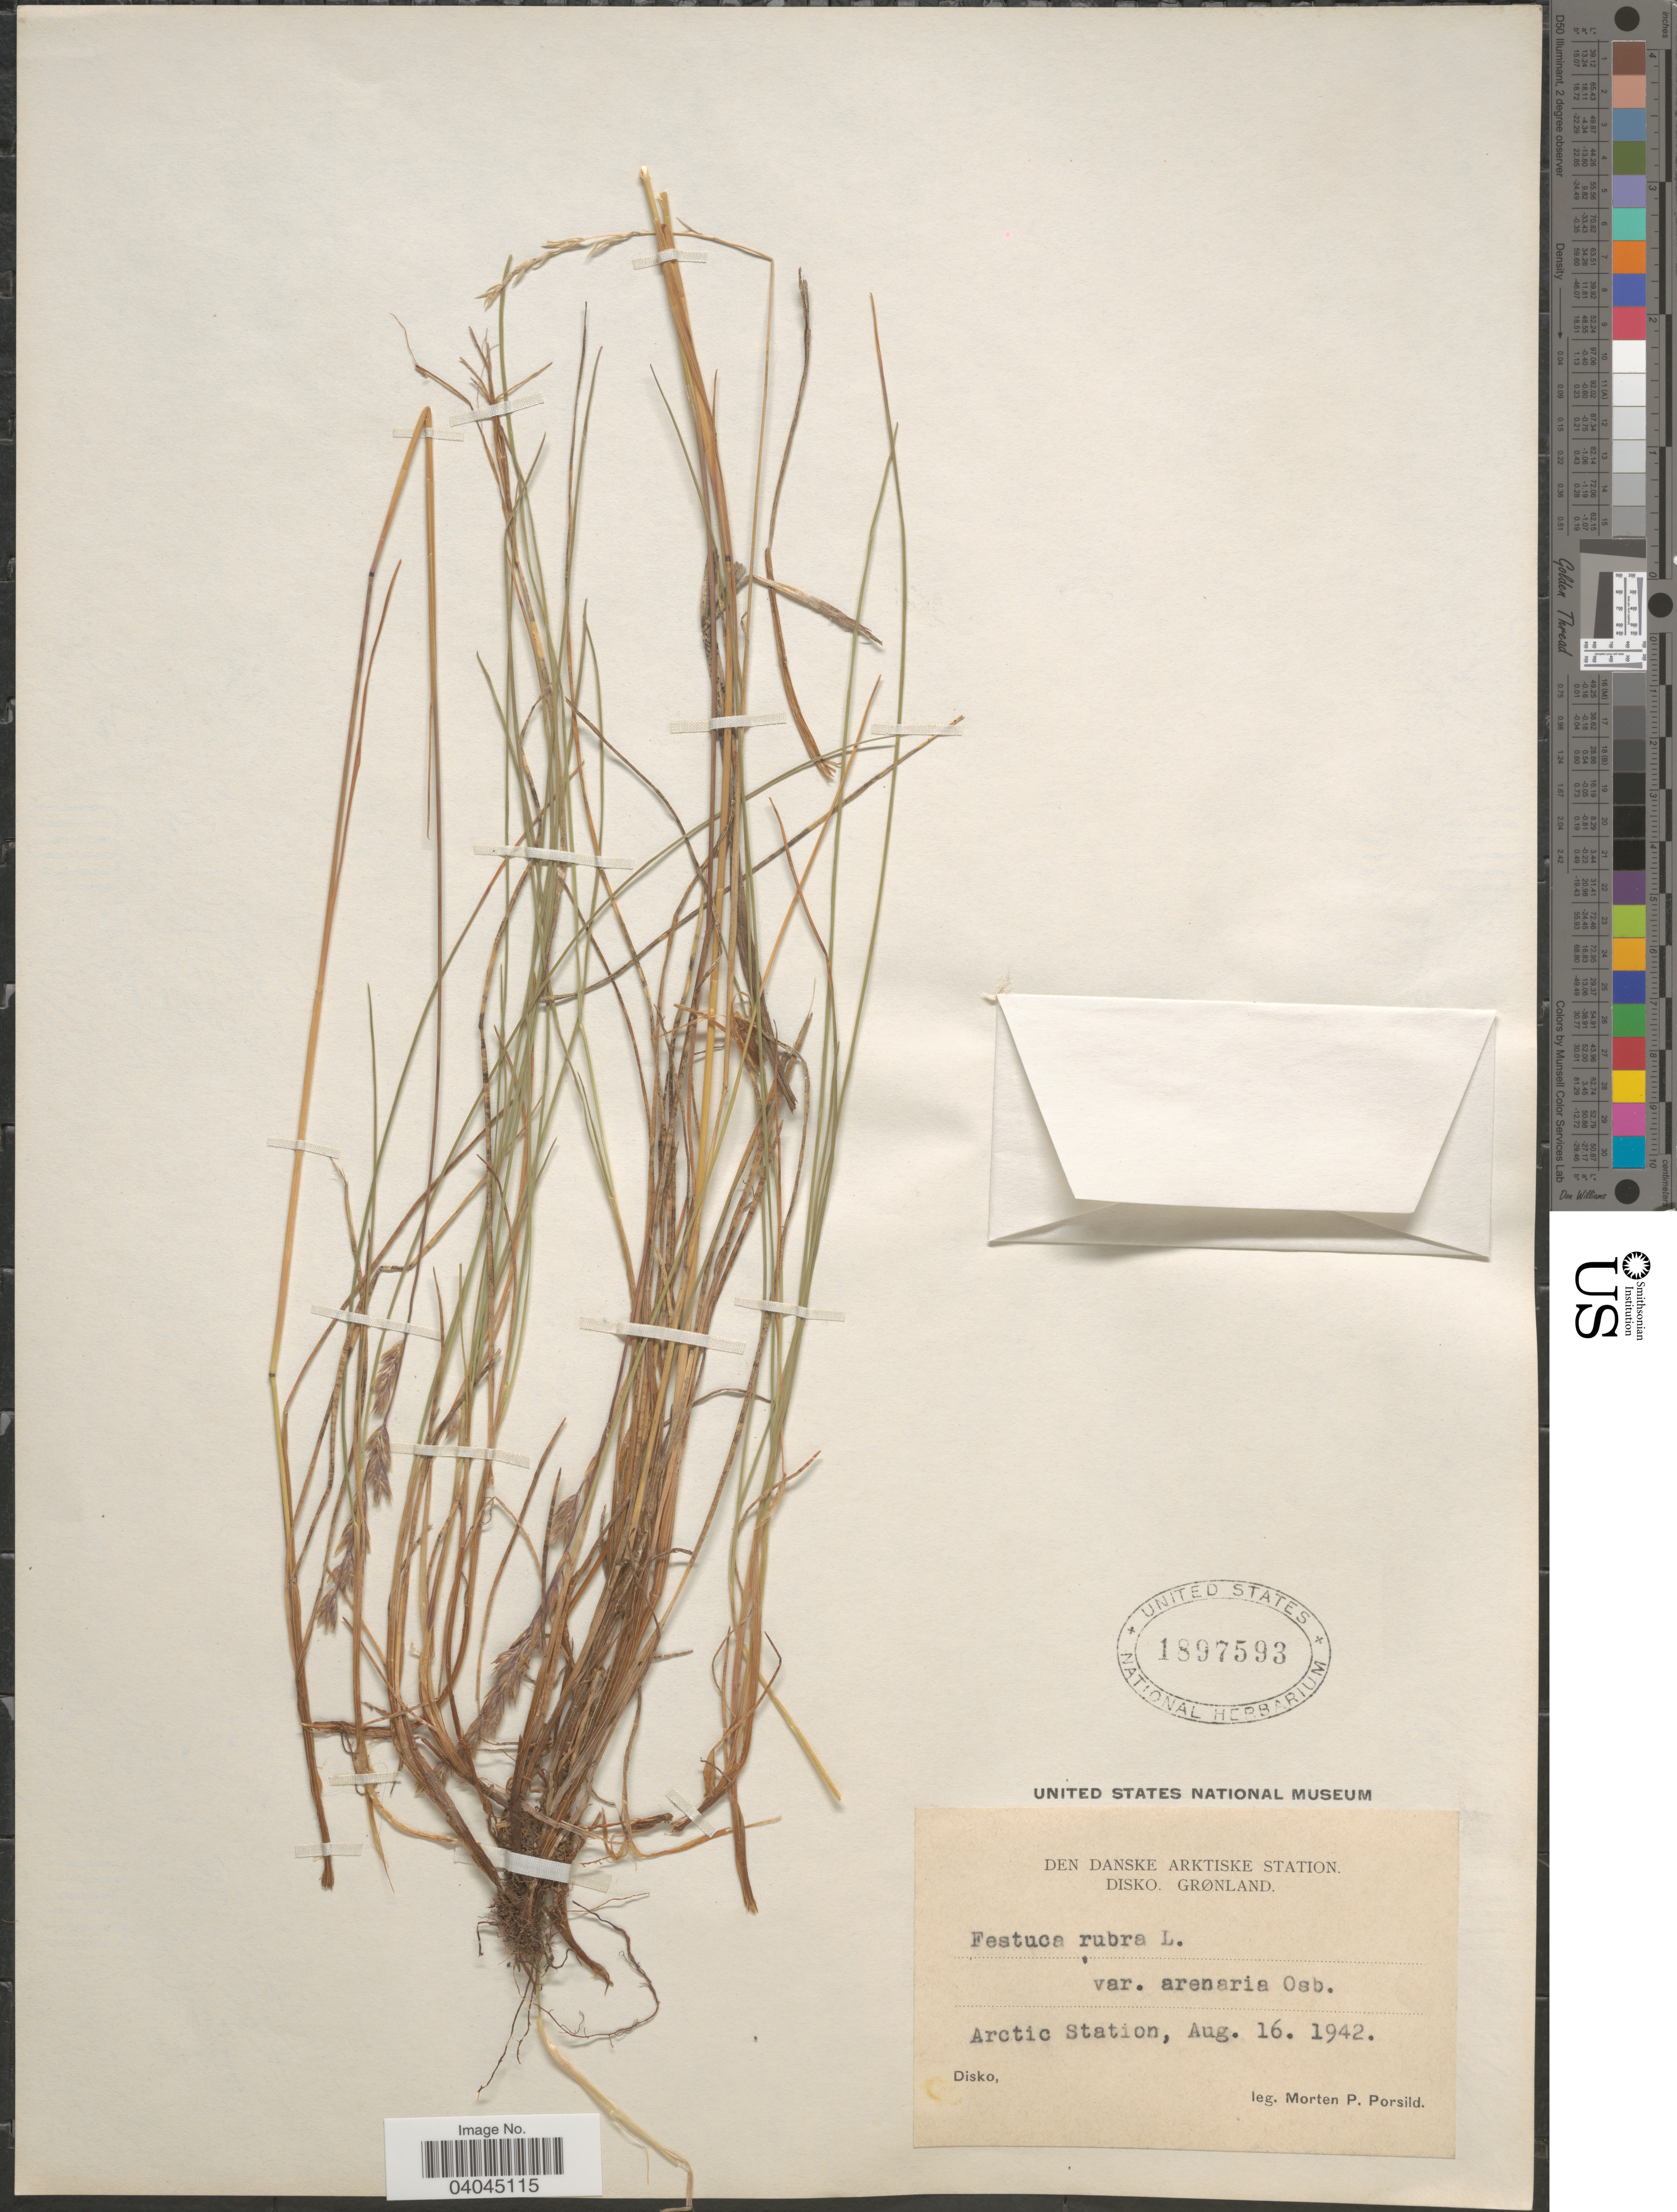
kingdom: Plantae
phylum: Tracheophyta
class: Liliopsida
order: Poales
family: Poaceae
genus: Festuca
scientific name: Festuca rubra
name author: L.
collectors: M. P. Porsild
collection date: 1942-08-16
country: Greenland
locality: Den Danske Arktiske Station. Disko. Grønland. Arctic Station.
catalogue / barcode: US 1897593